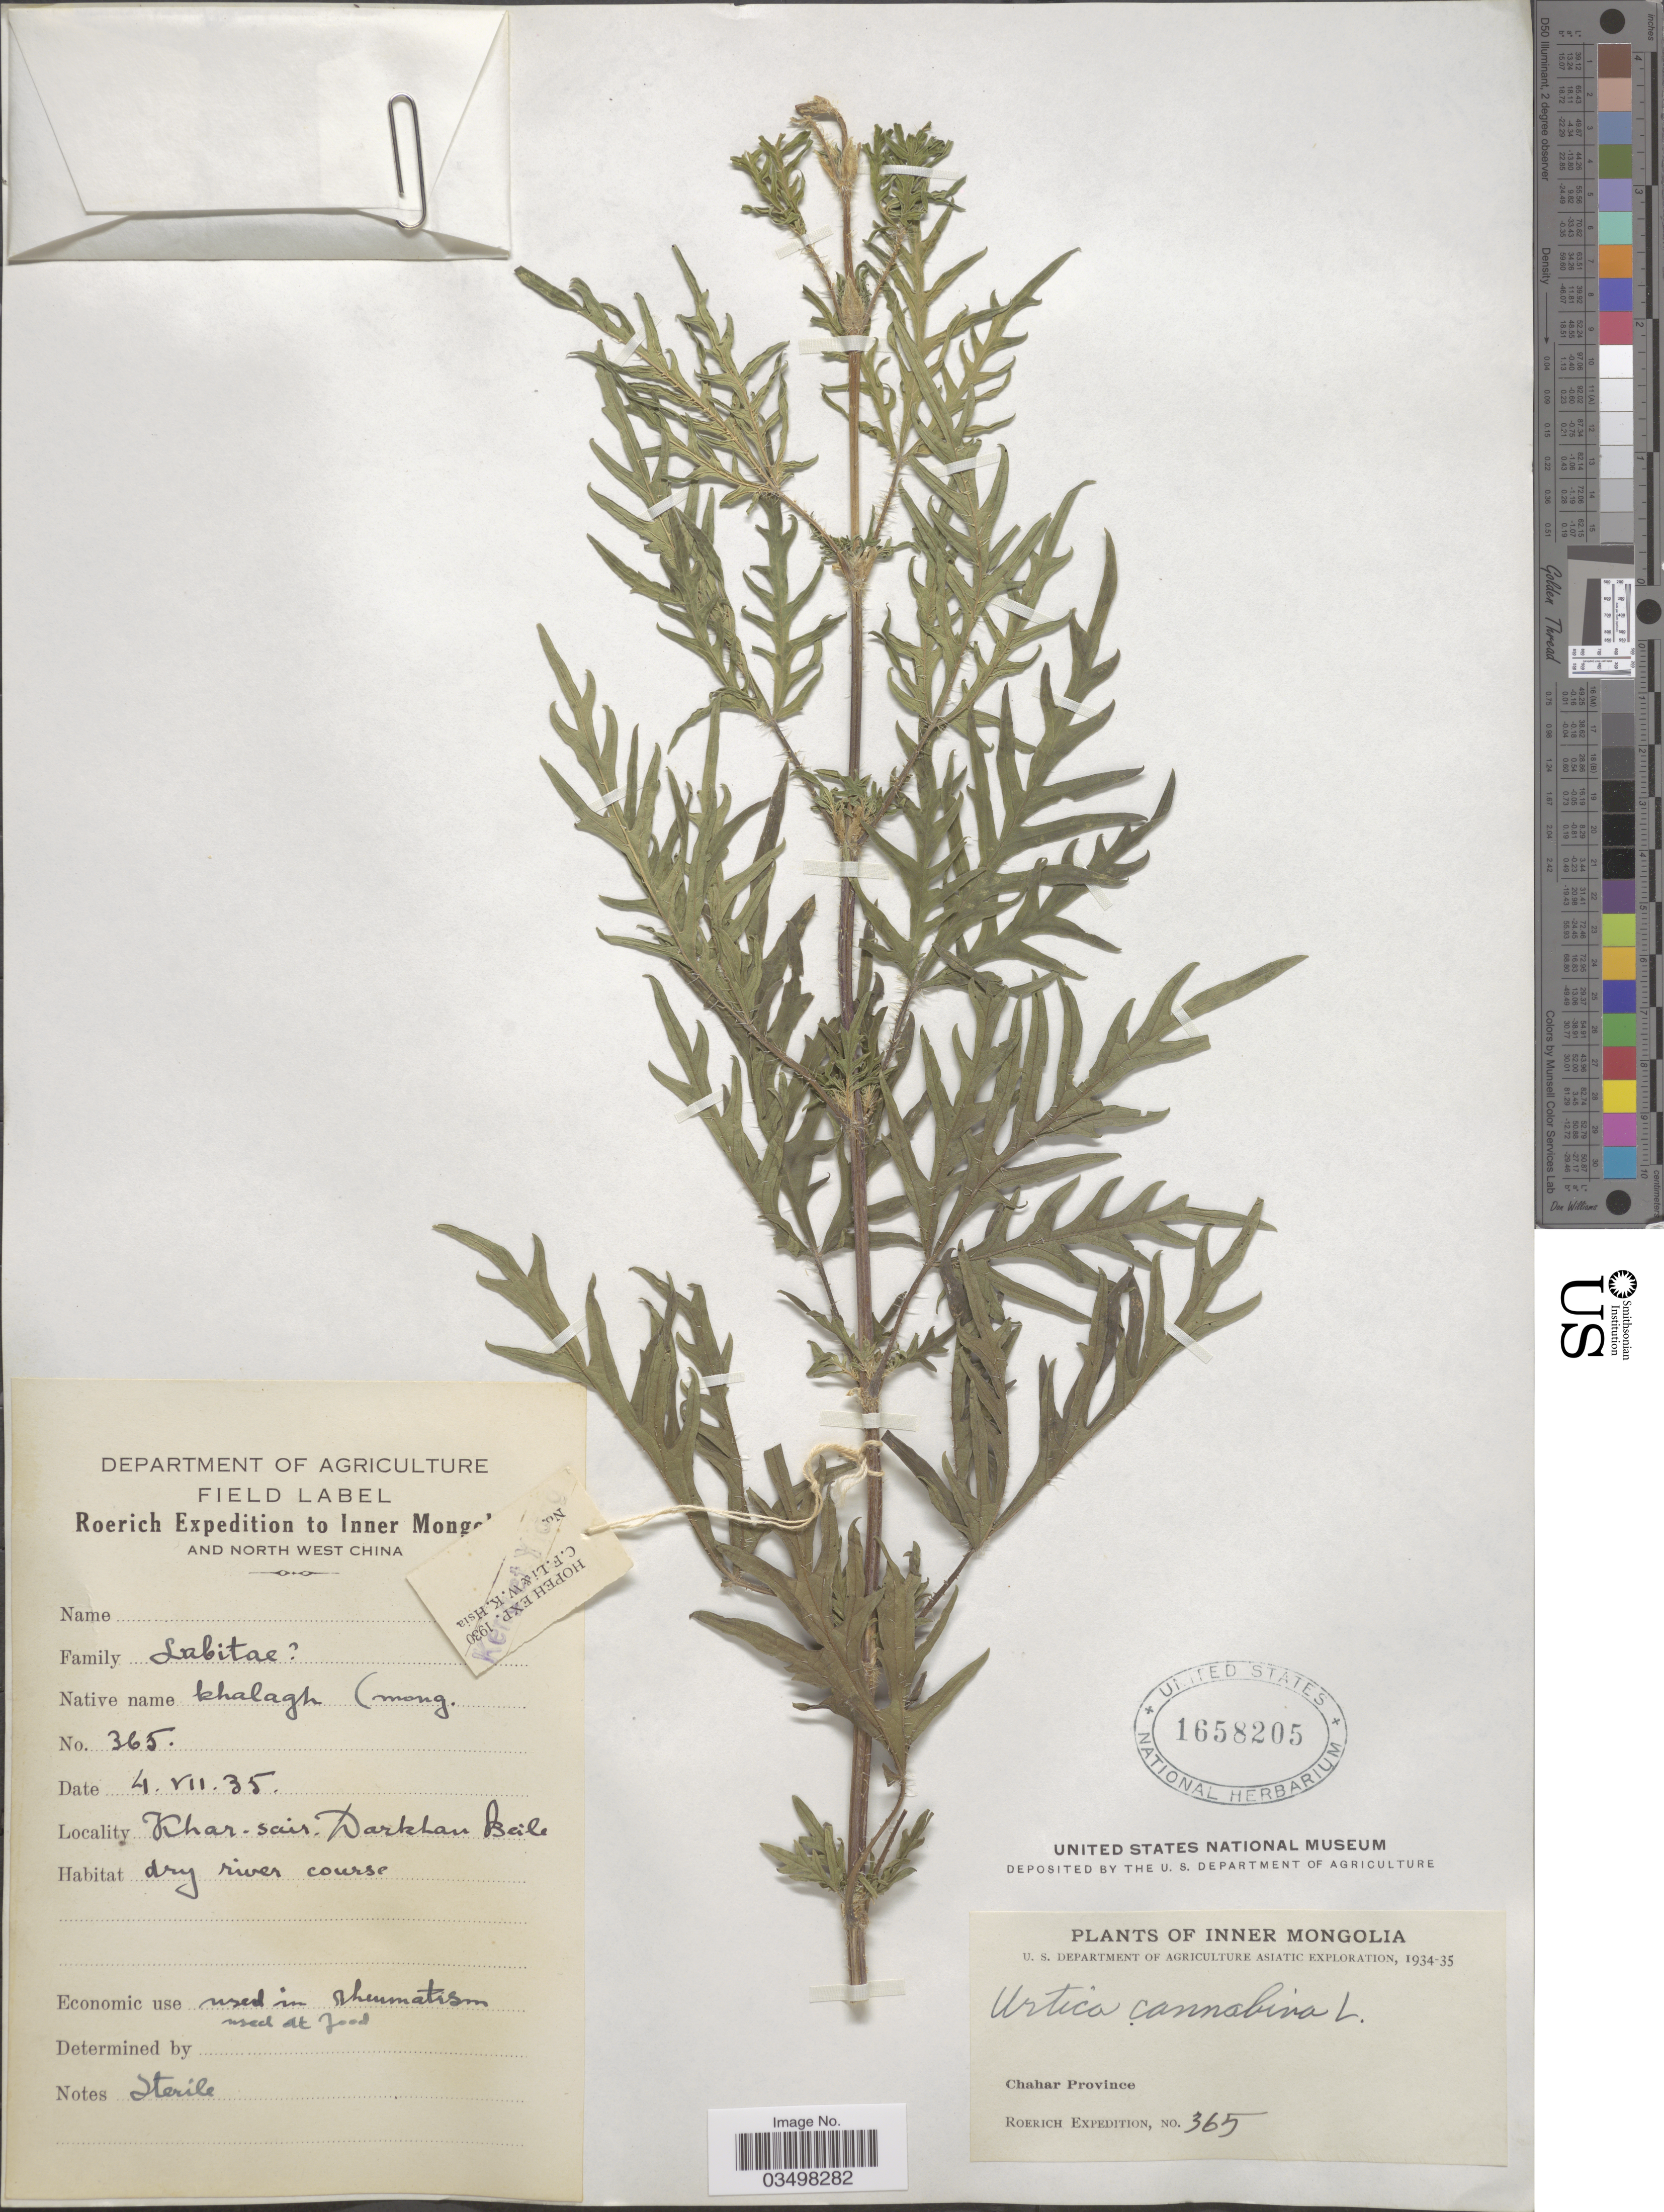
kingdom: Plantae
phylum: Tracheophyta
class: Magnoliopsida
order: Rosales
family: Urticaceae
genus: Urtica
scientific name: Urtica cannabina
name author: L.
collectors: Roerich Expedition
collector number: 365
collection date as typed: Transcribed d/m/y: 4/7/35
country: China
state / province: Nei Monggol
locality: Inner Mongolia. Chahar Province. Khar-sair. Darkhan Beile.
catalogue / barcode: US 1658205